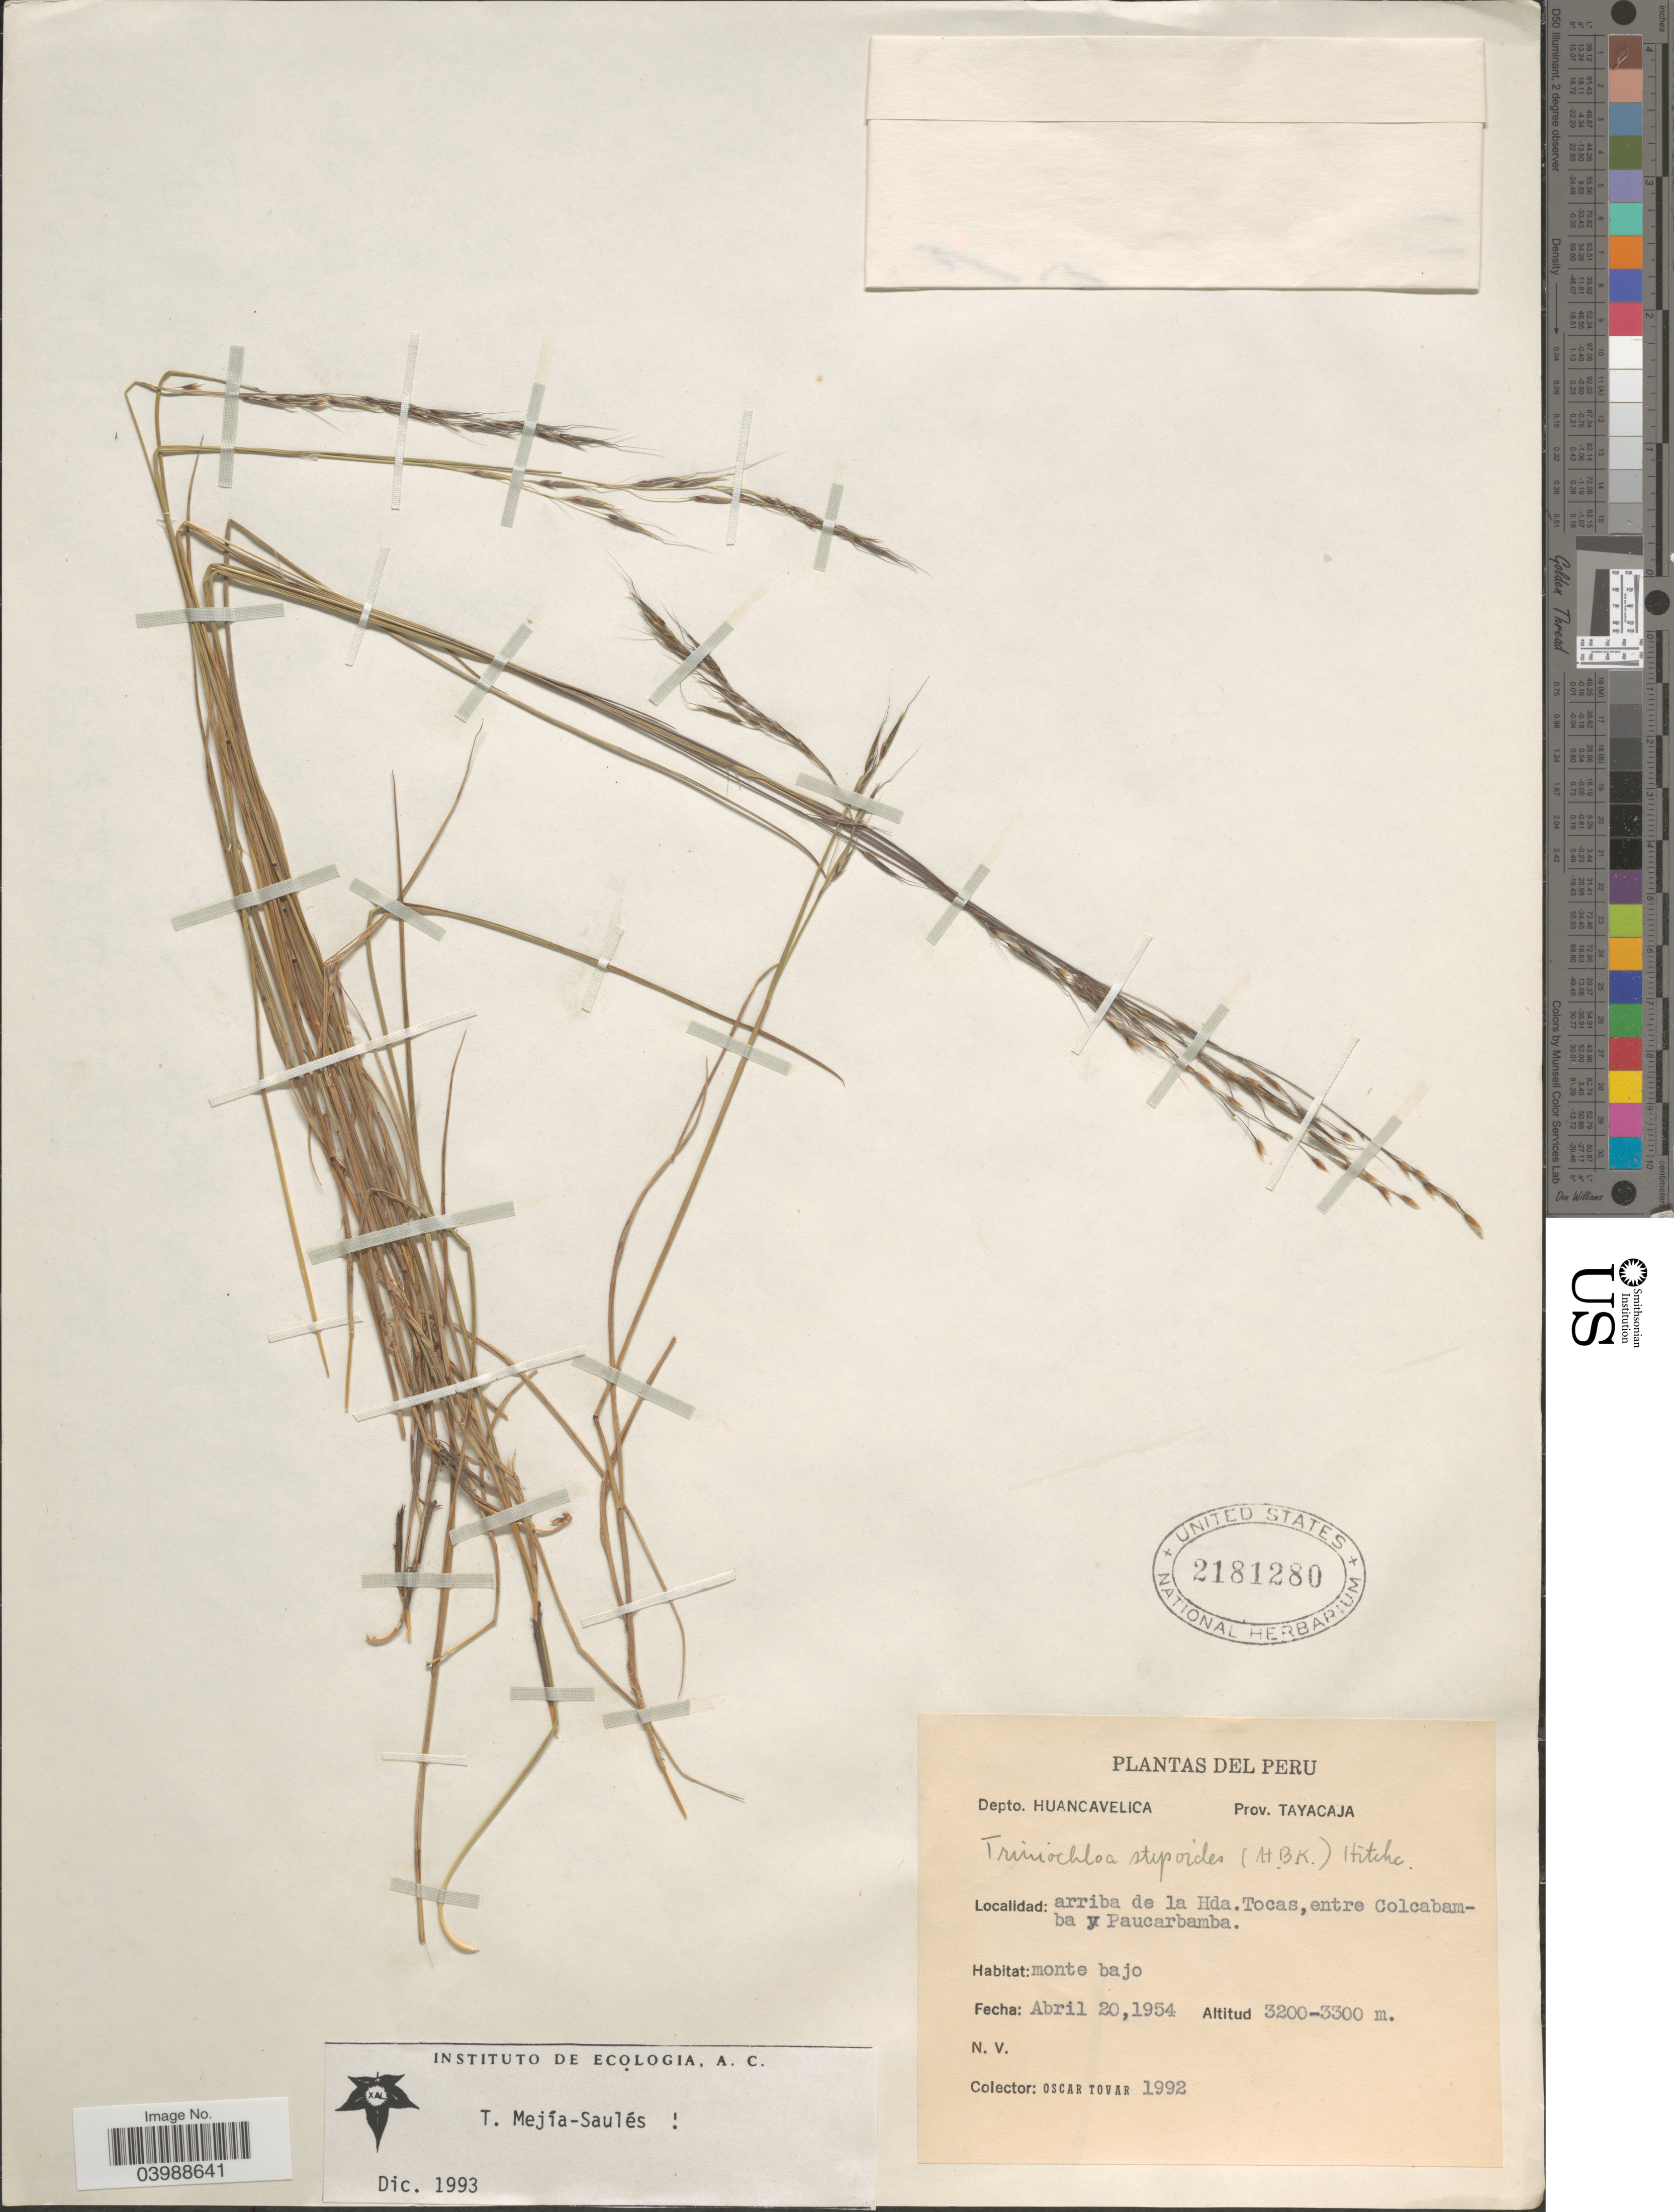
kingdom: Plantae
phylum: Tracheophyta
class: Liliopsida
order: Poales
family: Poaceae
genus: Triniochloa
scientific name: Triniochloa stipoides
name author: (Kunth) Hitchc.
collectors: Ó. Tovar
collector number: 1992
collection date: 1954-04-20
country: Peru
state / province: Huancavelica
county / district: Tayacaja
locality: Depto. Huancavelica. Prov. Tayacaja. Arriba de la Hda. Tocas, entre Colcabamba y Paucarbamba.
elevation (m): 3200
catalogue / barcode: US 2181280